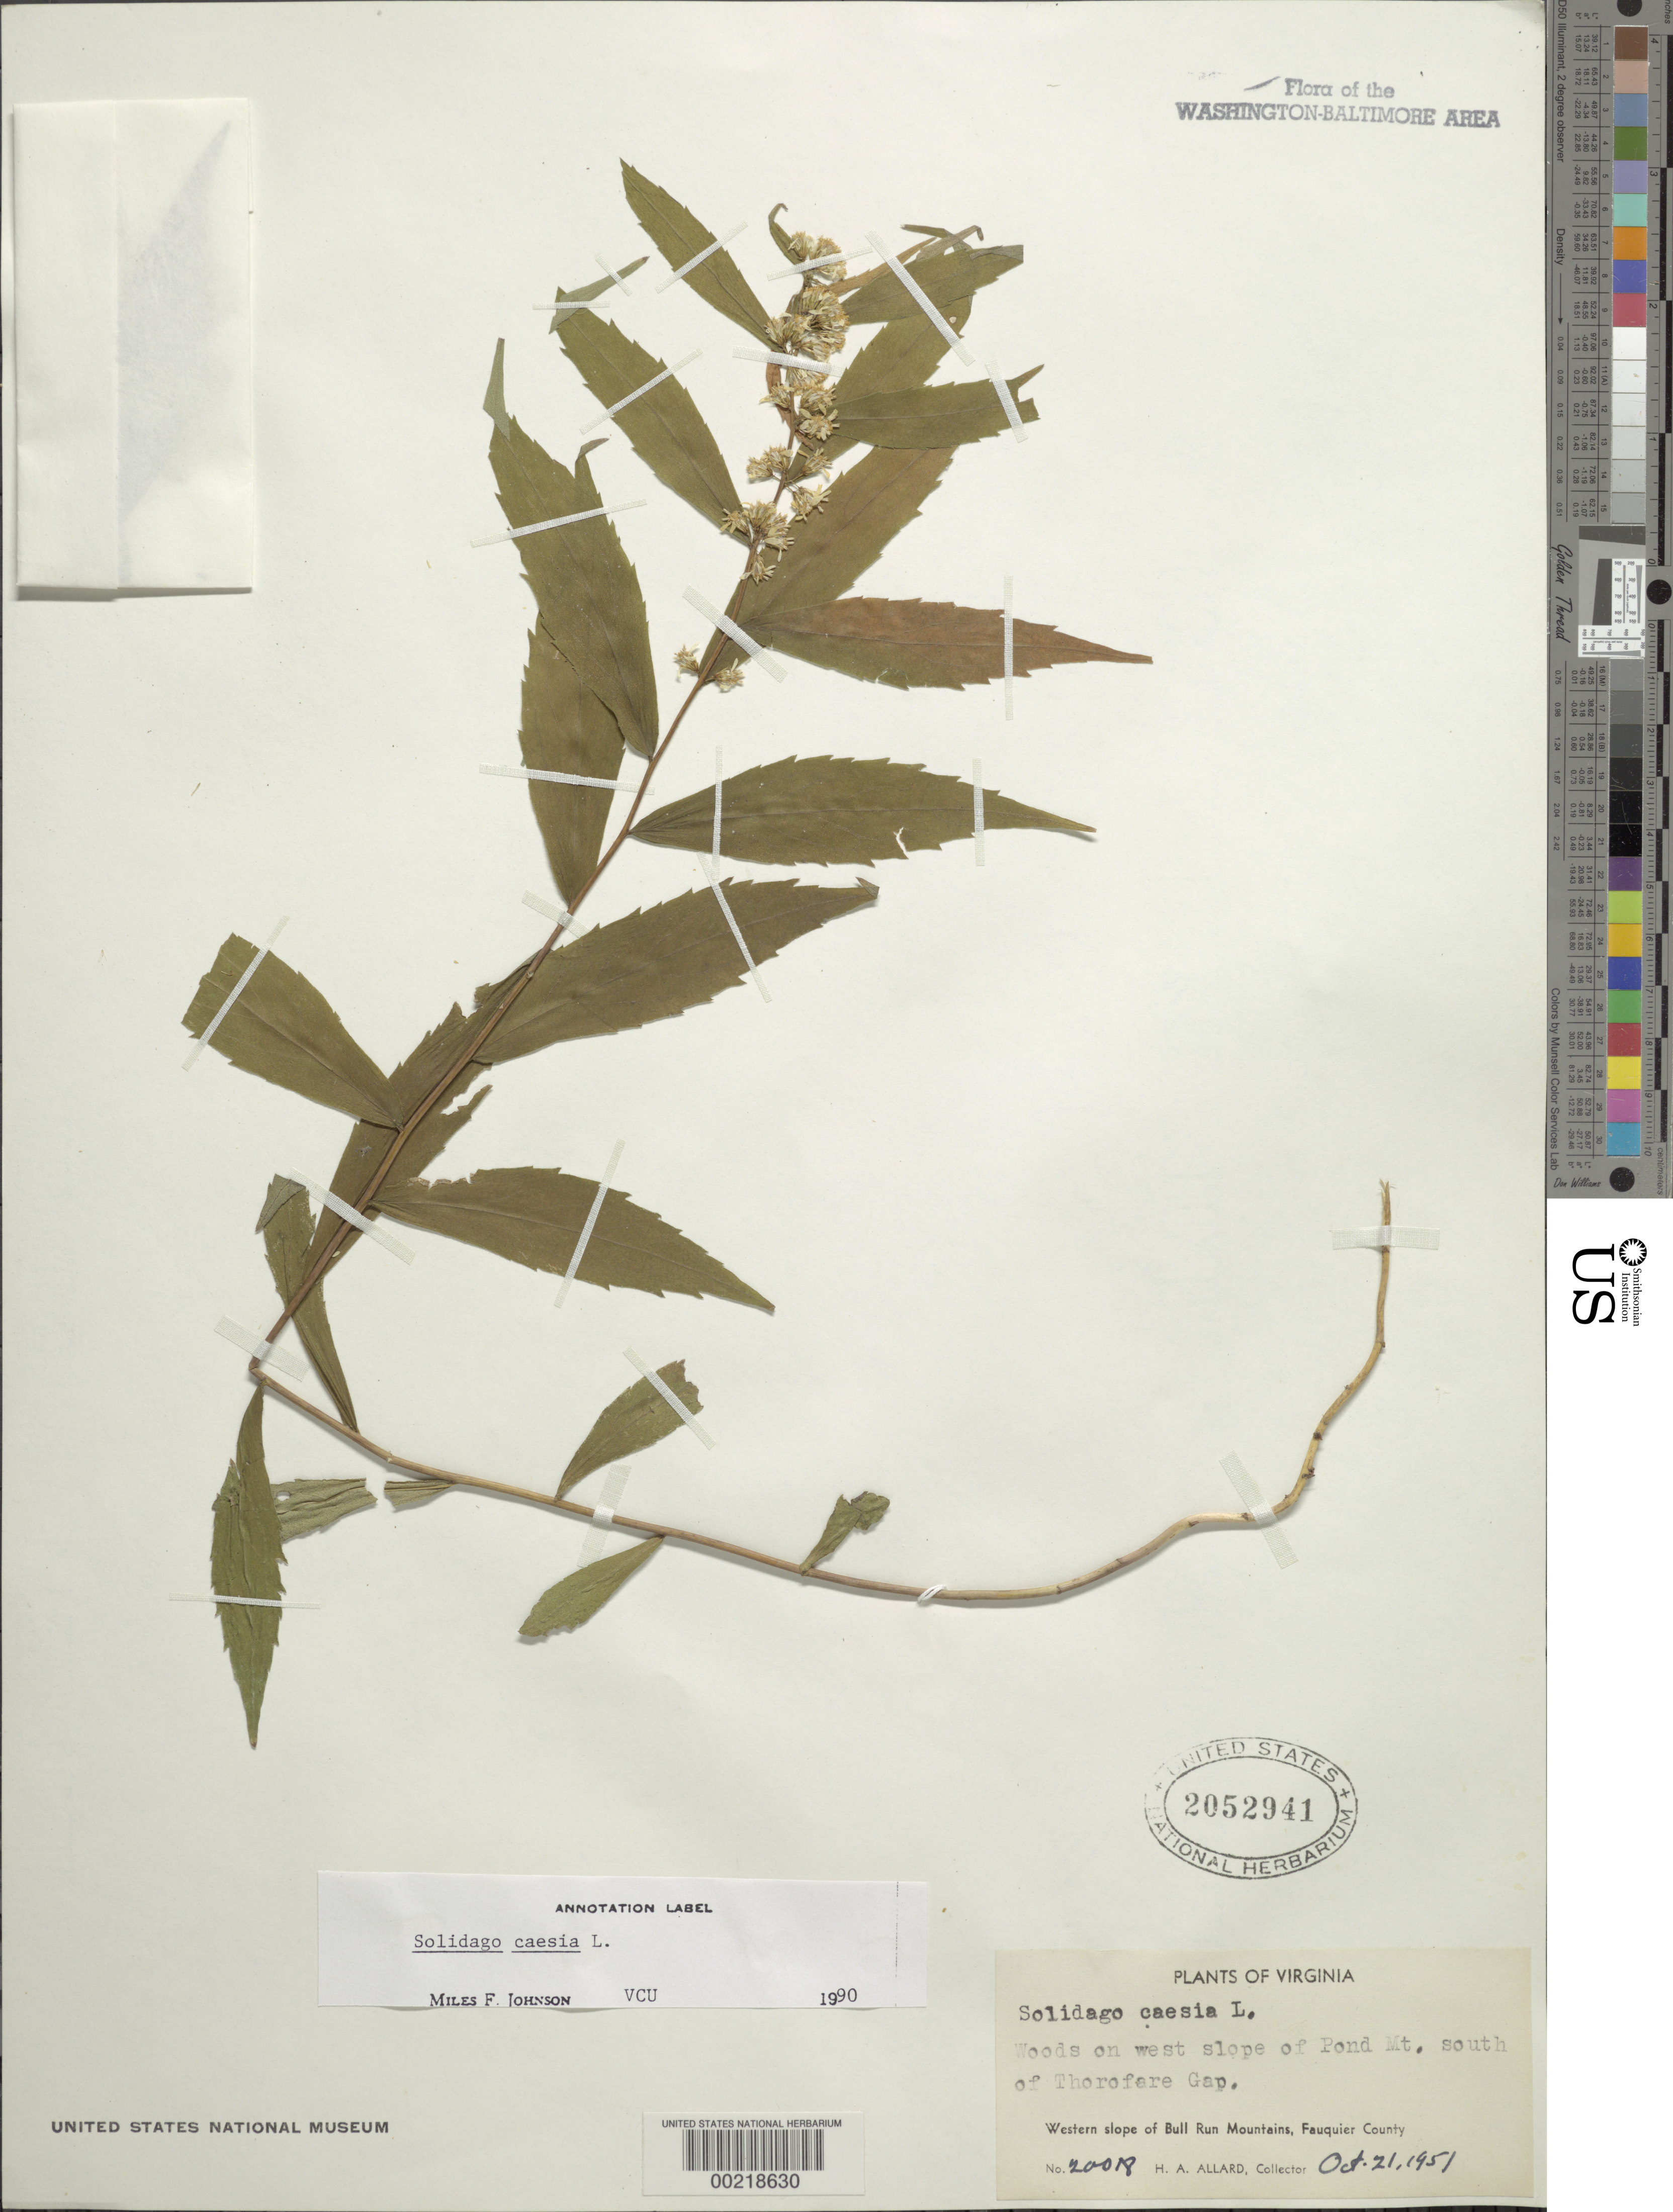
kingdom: Plantae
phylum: Tracheophyta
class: Magnoliopsida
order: Asterales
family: Asteraceae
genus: Solidago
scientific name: Solidago caesia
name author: L.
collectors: H. A. Allard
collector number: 20018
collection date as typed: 21 Oct 1951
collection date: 1951-10-21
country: United States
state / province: Virginia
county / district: Fauquier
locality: South of Thorofare Gap Pond Mountains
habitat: Woods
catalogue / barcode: US 2052941